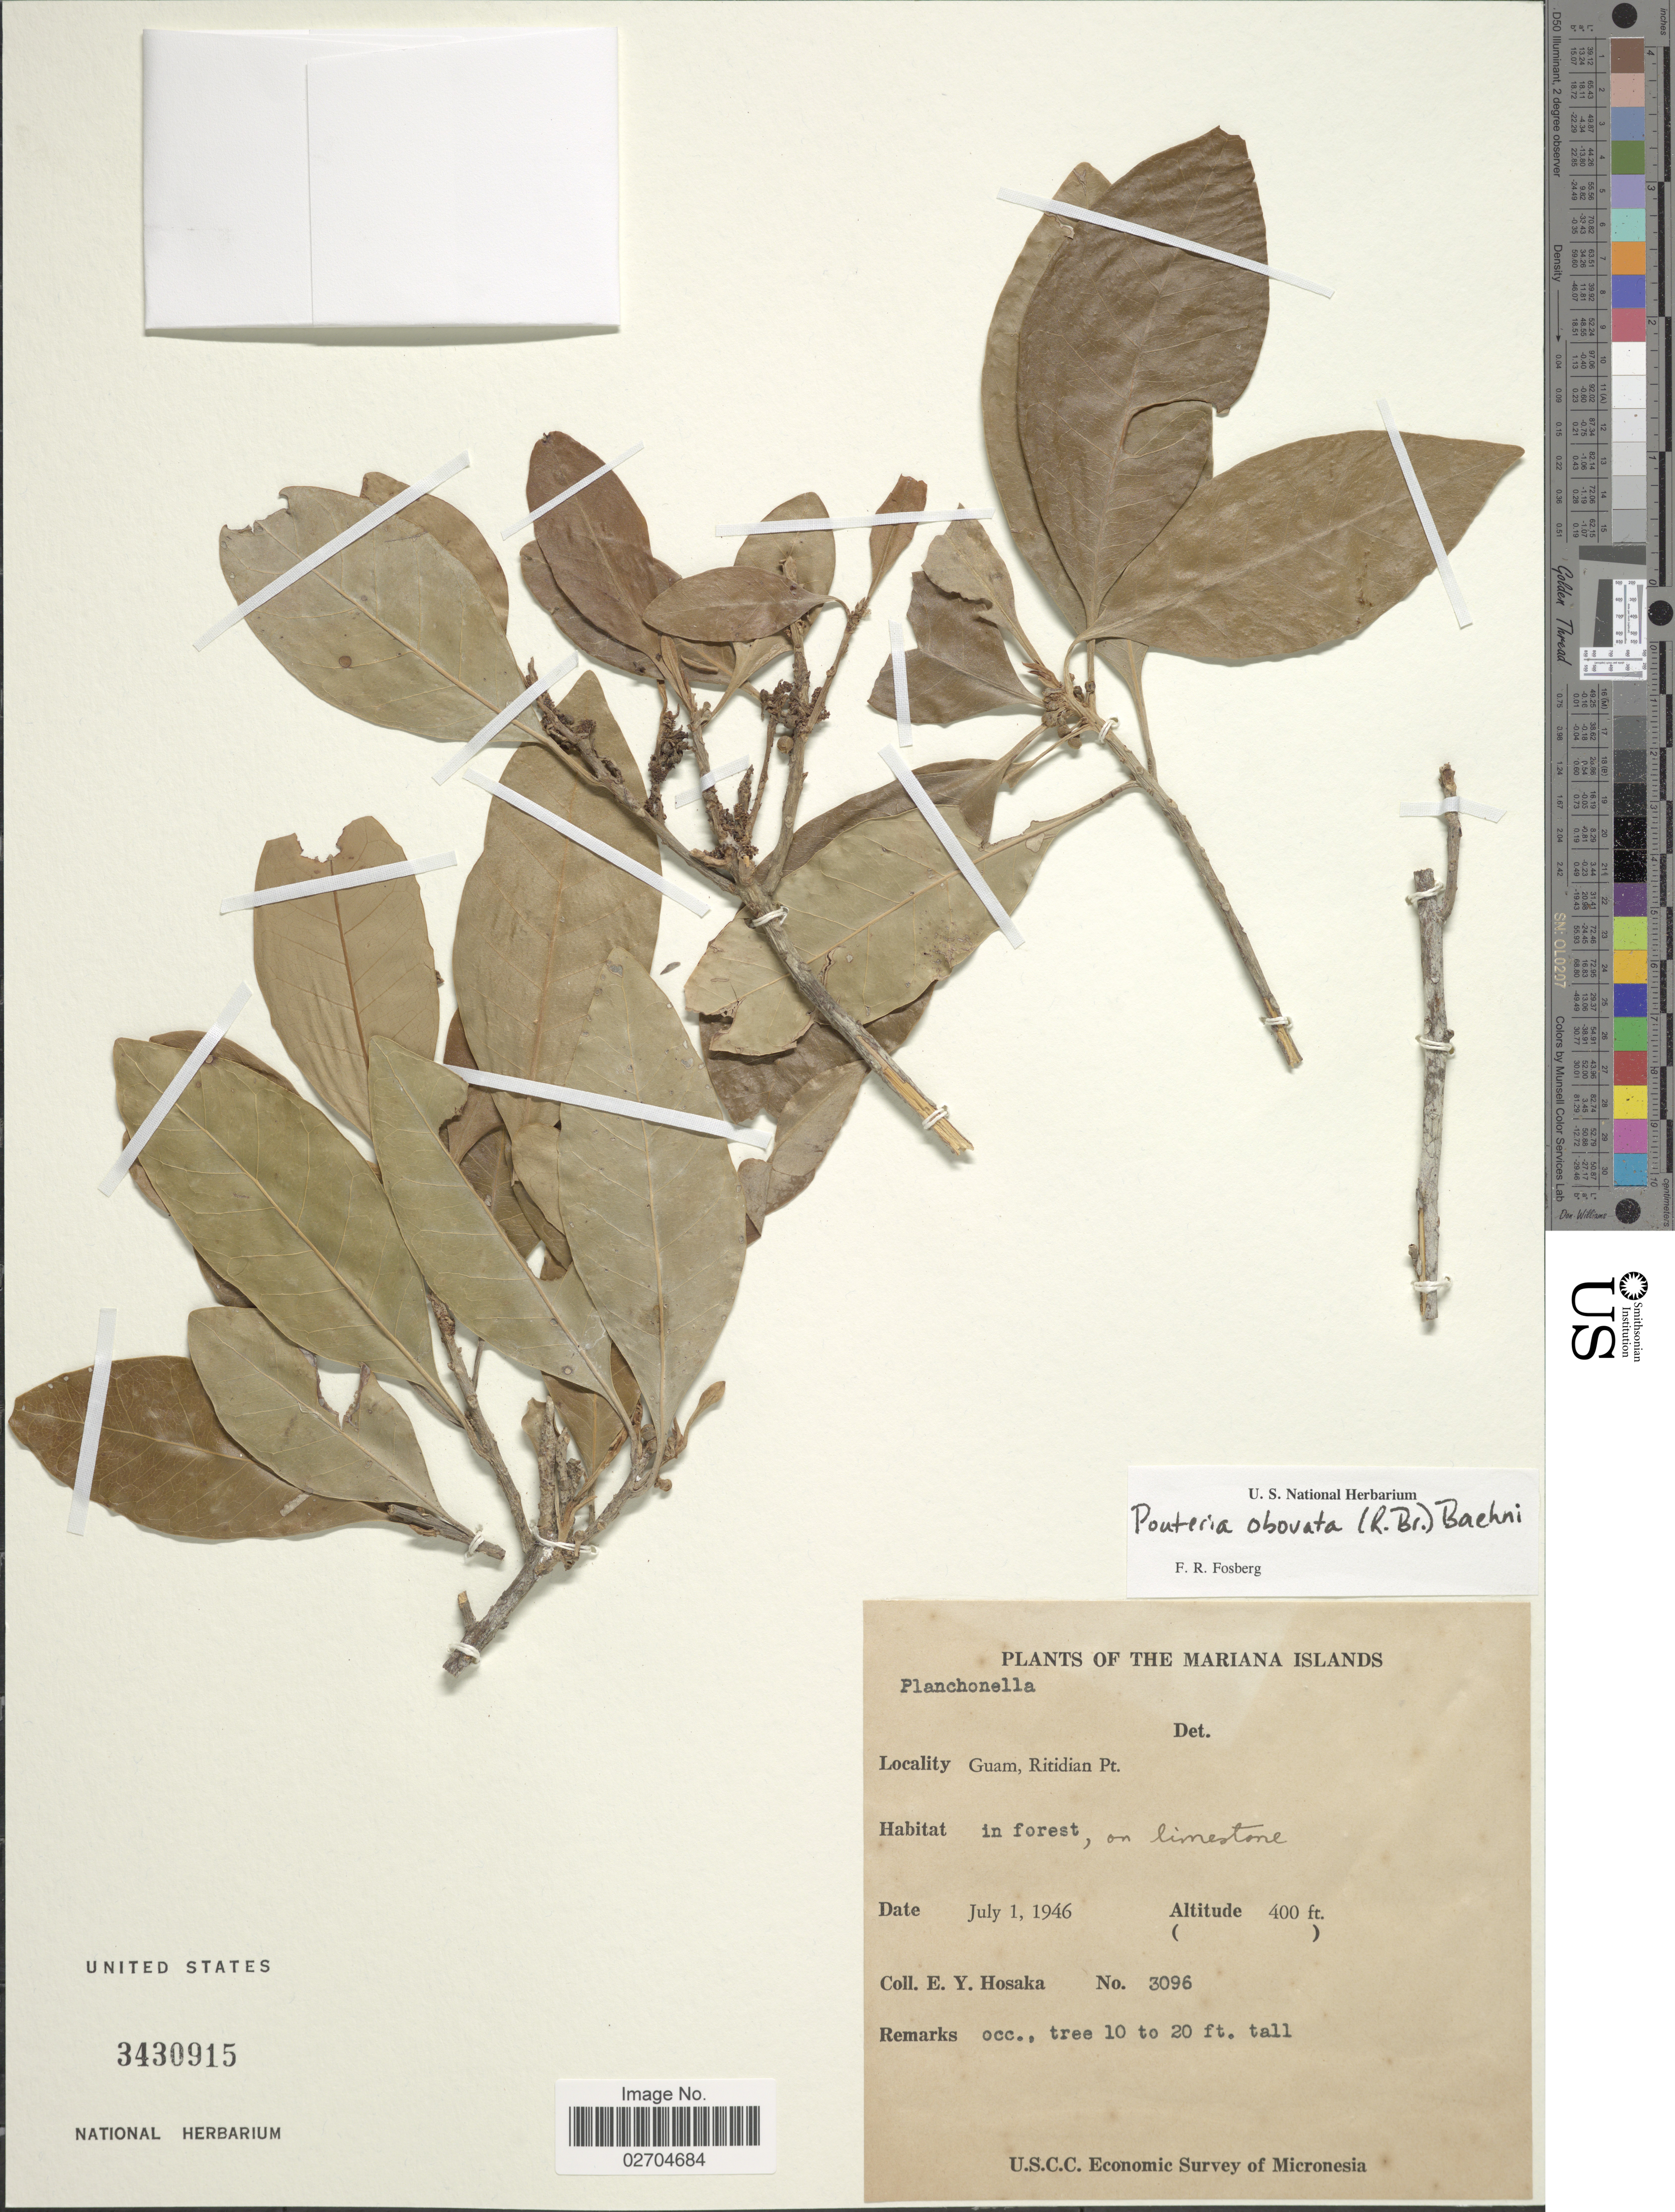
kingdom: Plantae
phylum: Tracheophyta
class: Magnoliopsida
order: Ericales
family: Sapotaceae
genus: Planchonella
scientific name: Planchonella obovata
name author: (R. Br.) Pierre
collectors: E. Y. Hosaka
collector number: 3096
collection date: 1946-07-01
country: Guam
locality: Mariana Islands. Ritidian Pt.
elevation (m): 122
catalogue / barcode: US 3430915